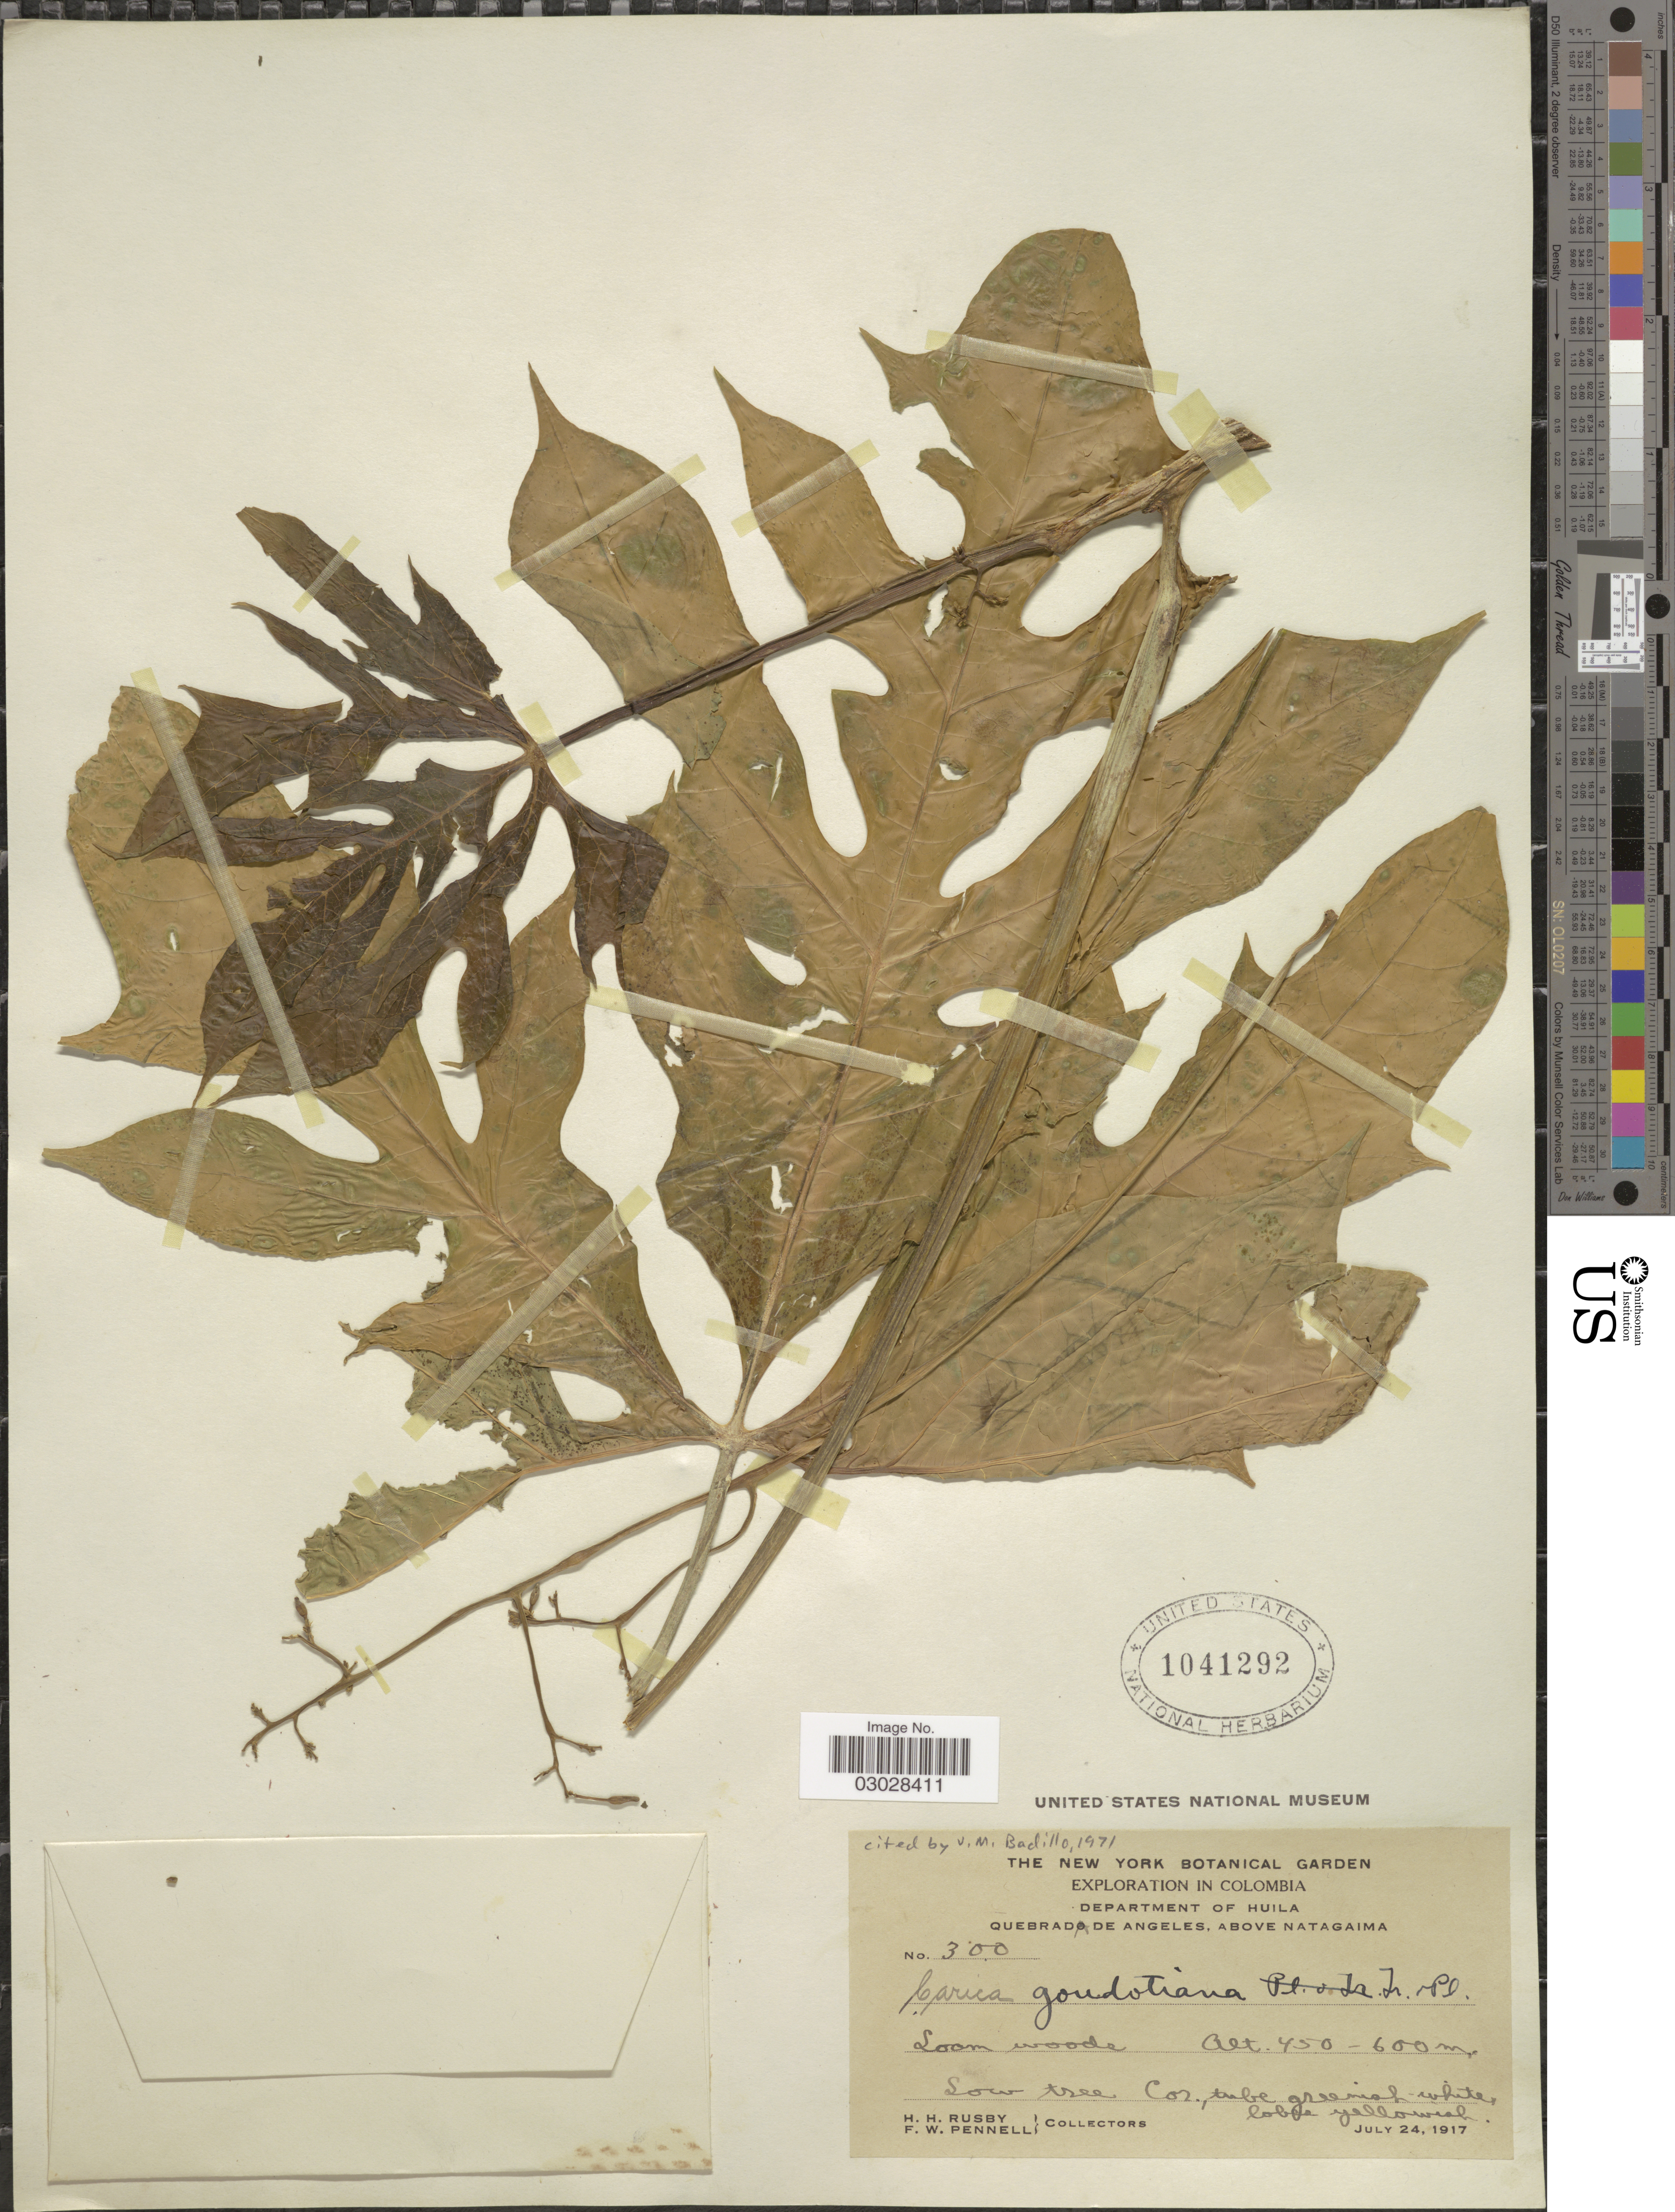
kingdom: Plantae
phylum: Tracheophyta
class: Magnoliopsida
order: Brassicales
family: Caricaceae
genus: Vasconcellea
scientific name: Vasconcellea goudotiana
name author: Triana & Planch.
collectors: H. H. Rusby & F. W. Pennell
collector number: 300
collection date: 1917-07-24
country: Colombia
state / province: Huila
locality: Department of Huila, Quebrada de Angeles, above Natagaima.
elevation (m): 450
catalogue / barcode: US 1041292